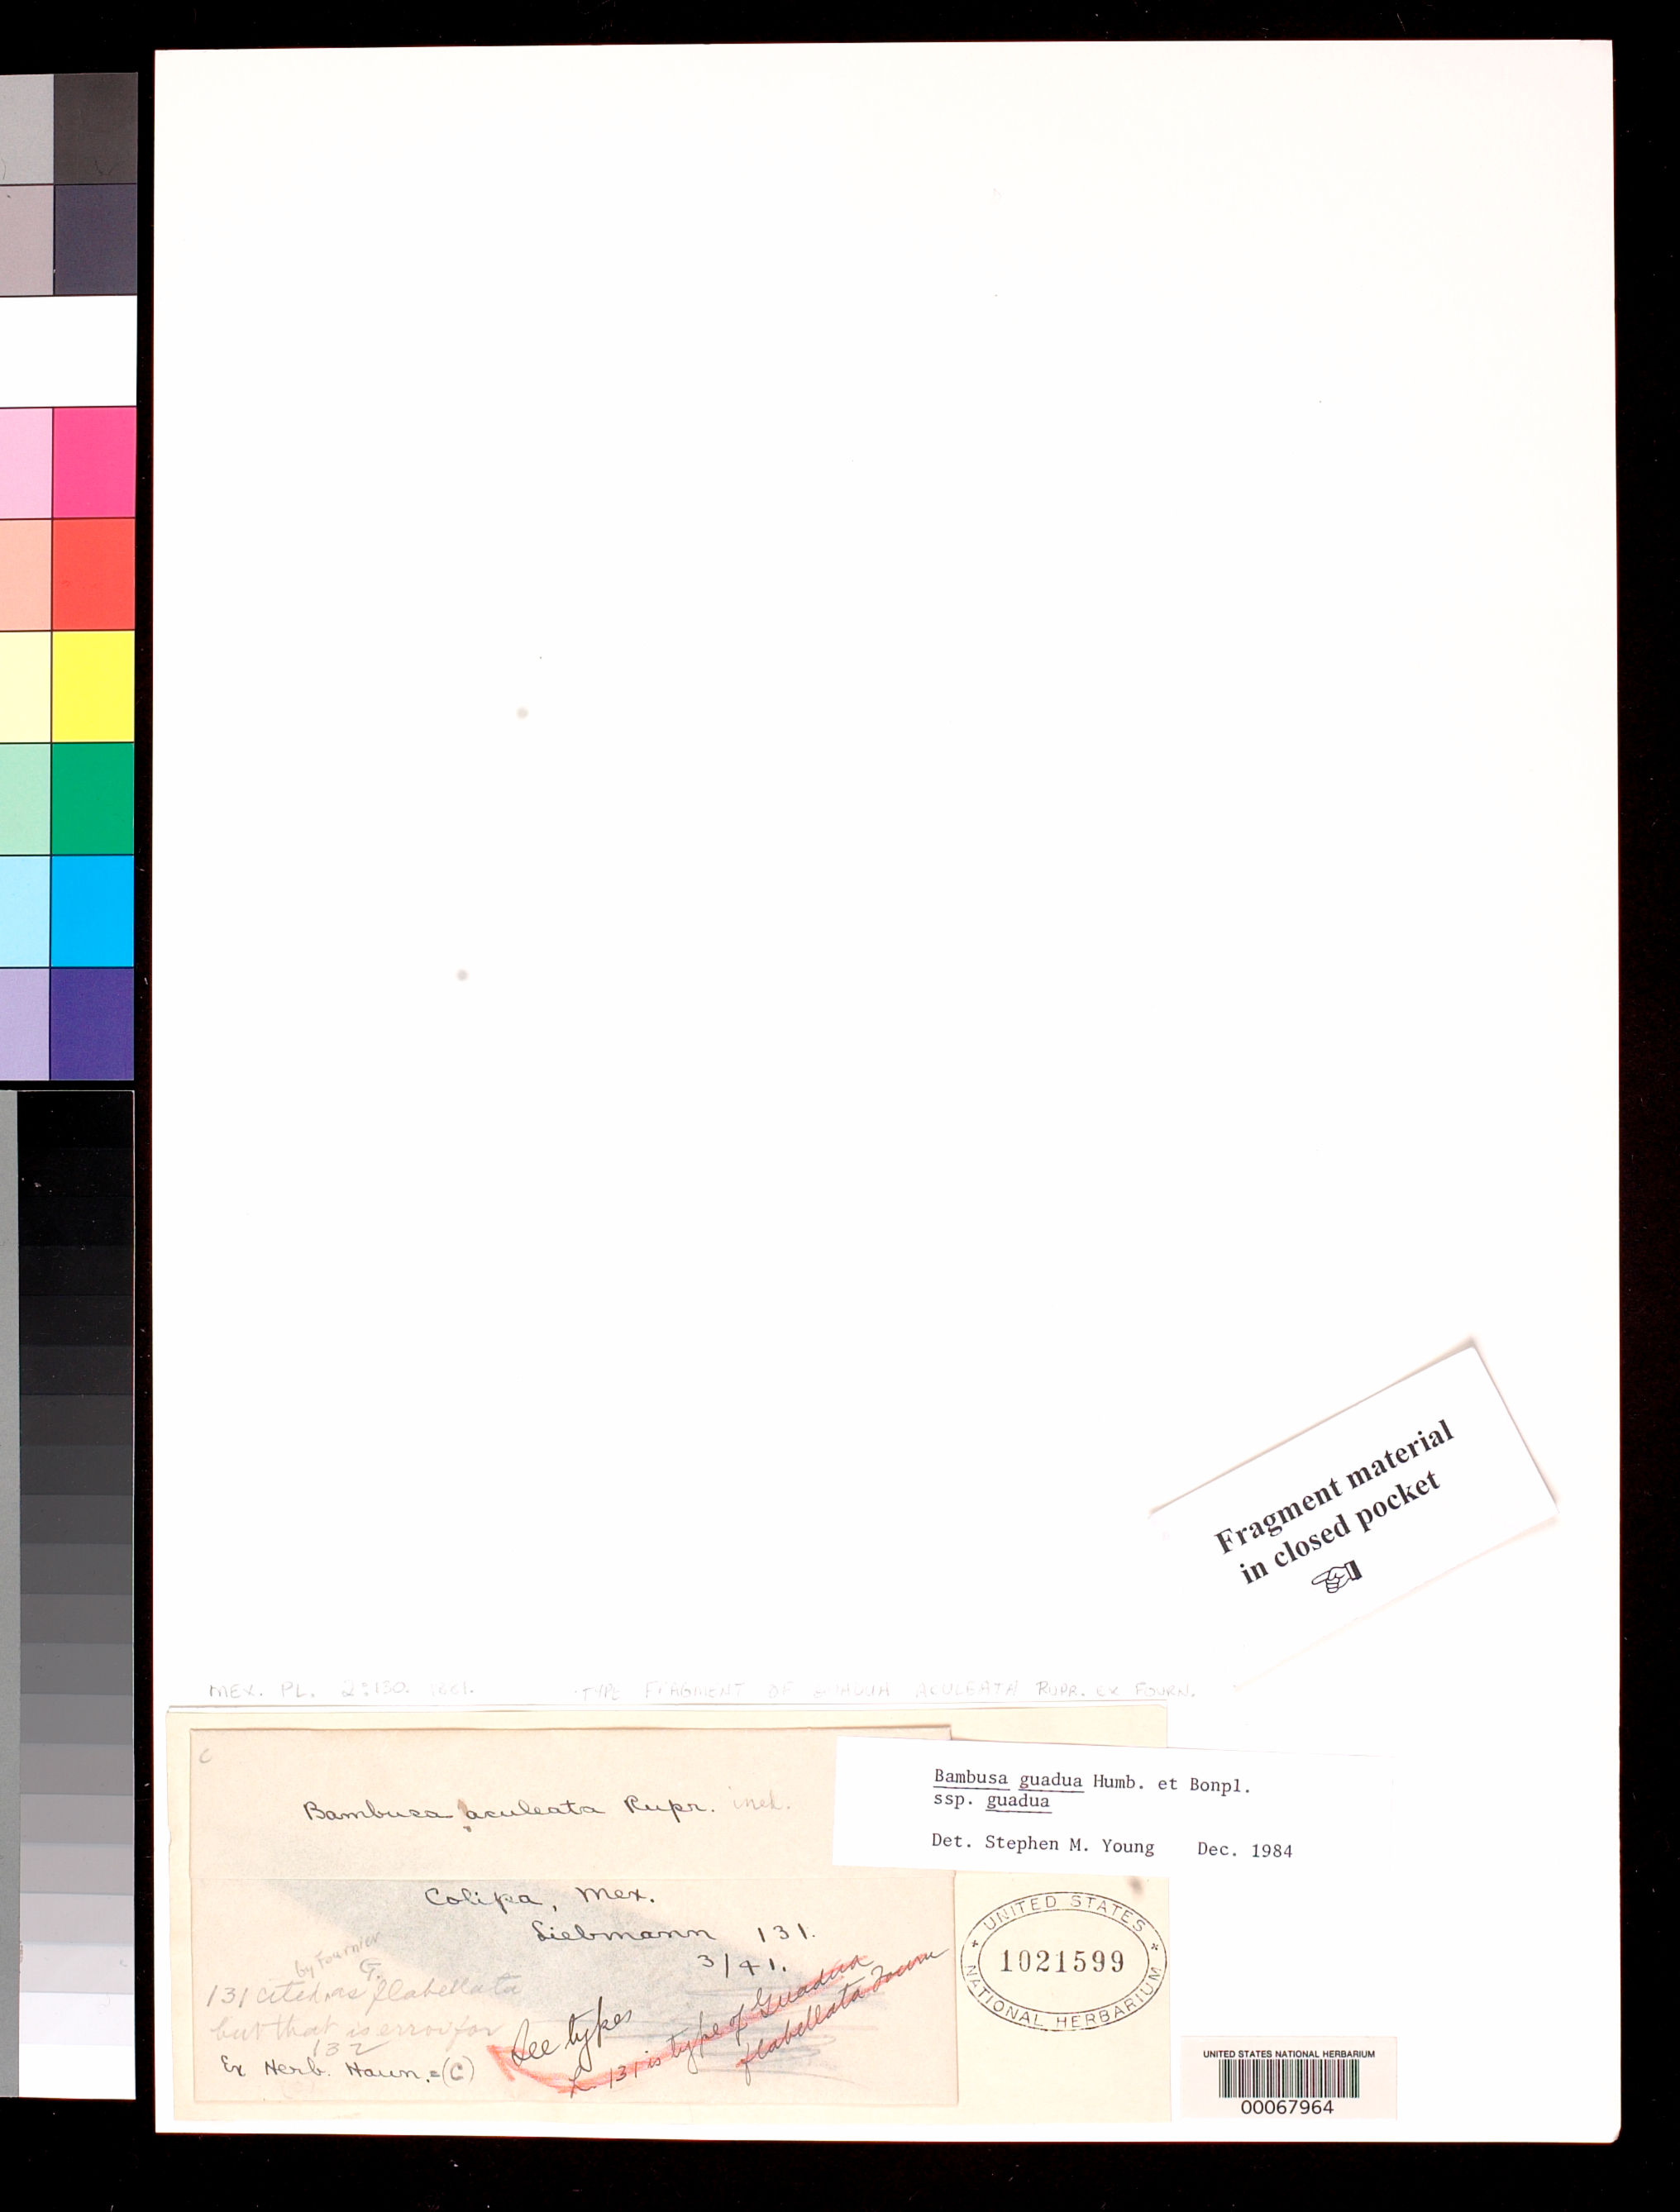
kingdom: Plantae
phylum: Tracheophyta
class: Liliopsida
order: Poales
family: Poaceae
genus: Guadua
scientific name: Guadua aculeata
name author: Rupr. ex E. Fourn.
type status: Syntype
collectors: F. M. Liebmann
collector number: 131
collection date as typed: Mar 1841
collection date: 1841-03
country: Mexico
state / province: Veracruz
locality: Colipa.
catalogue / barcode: US 1021599